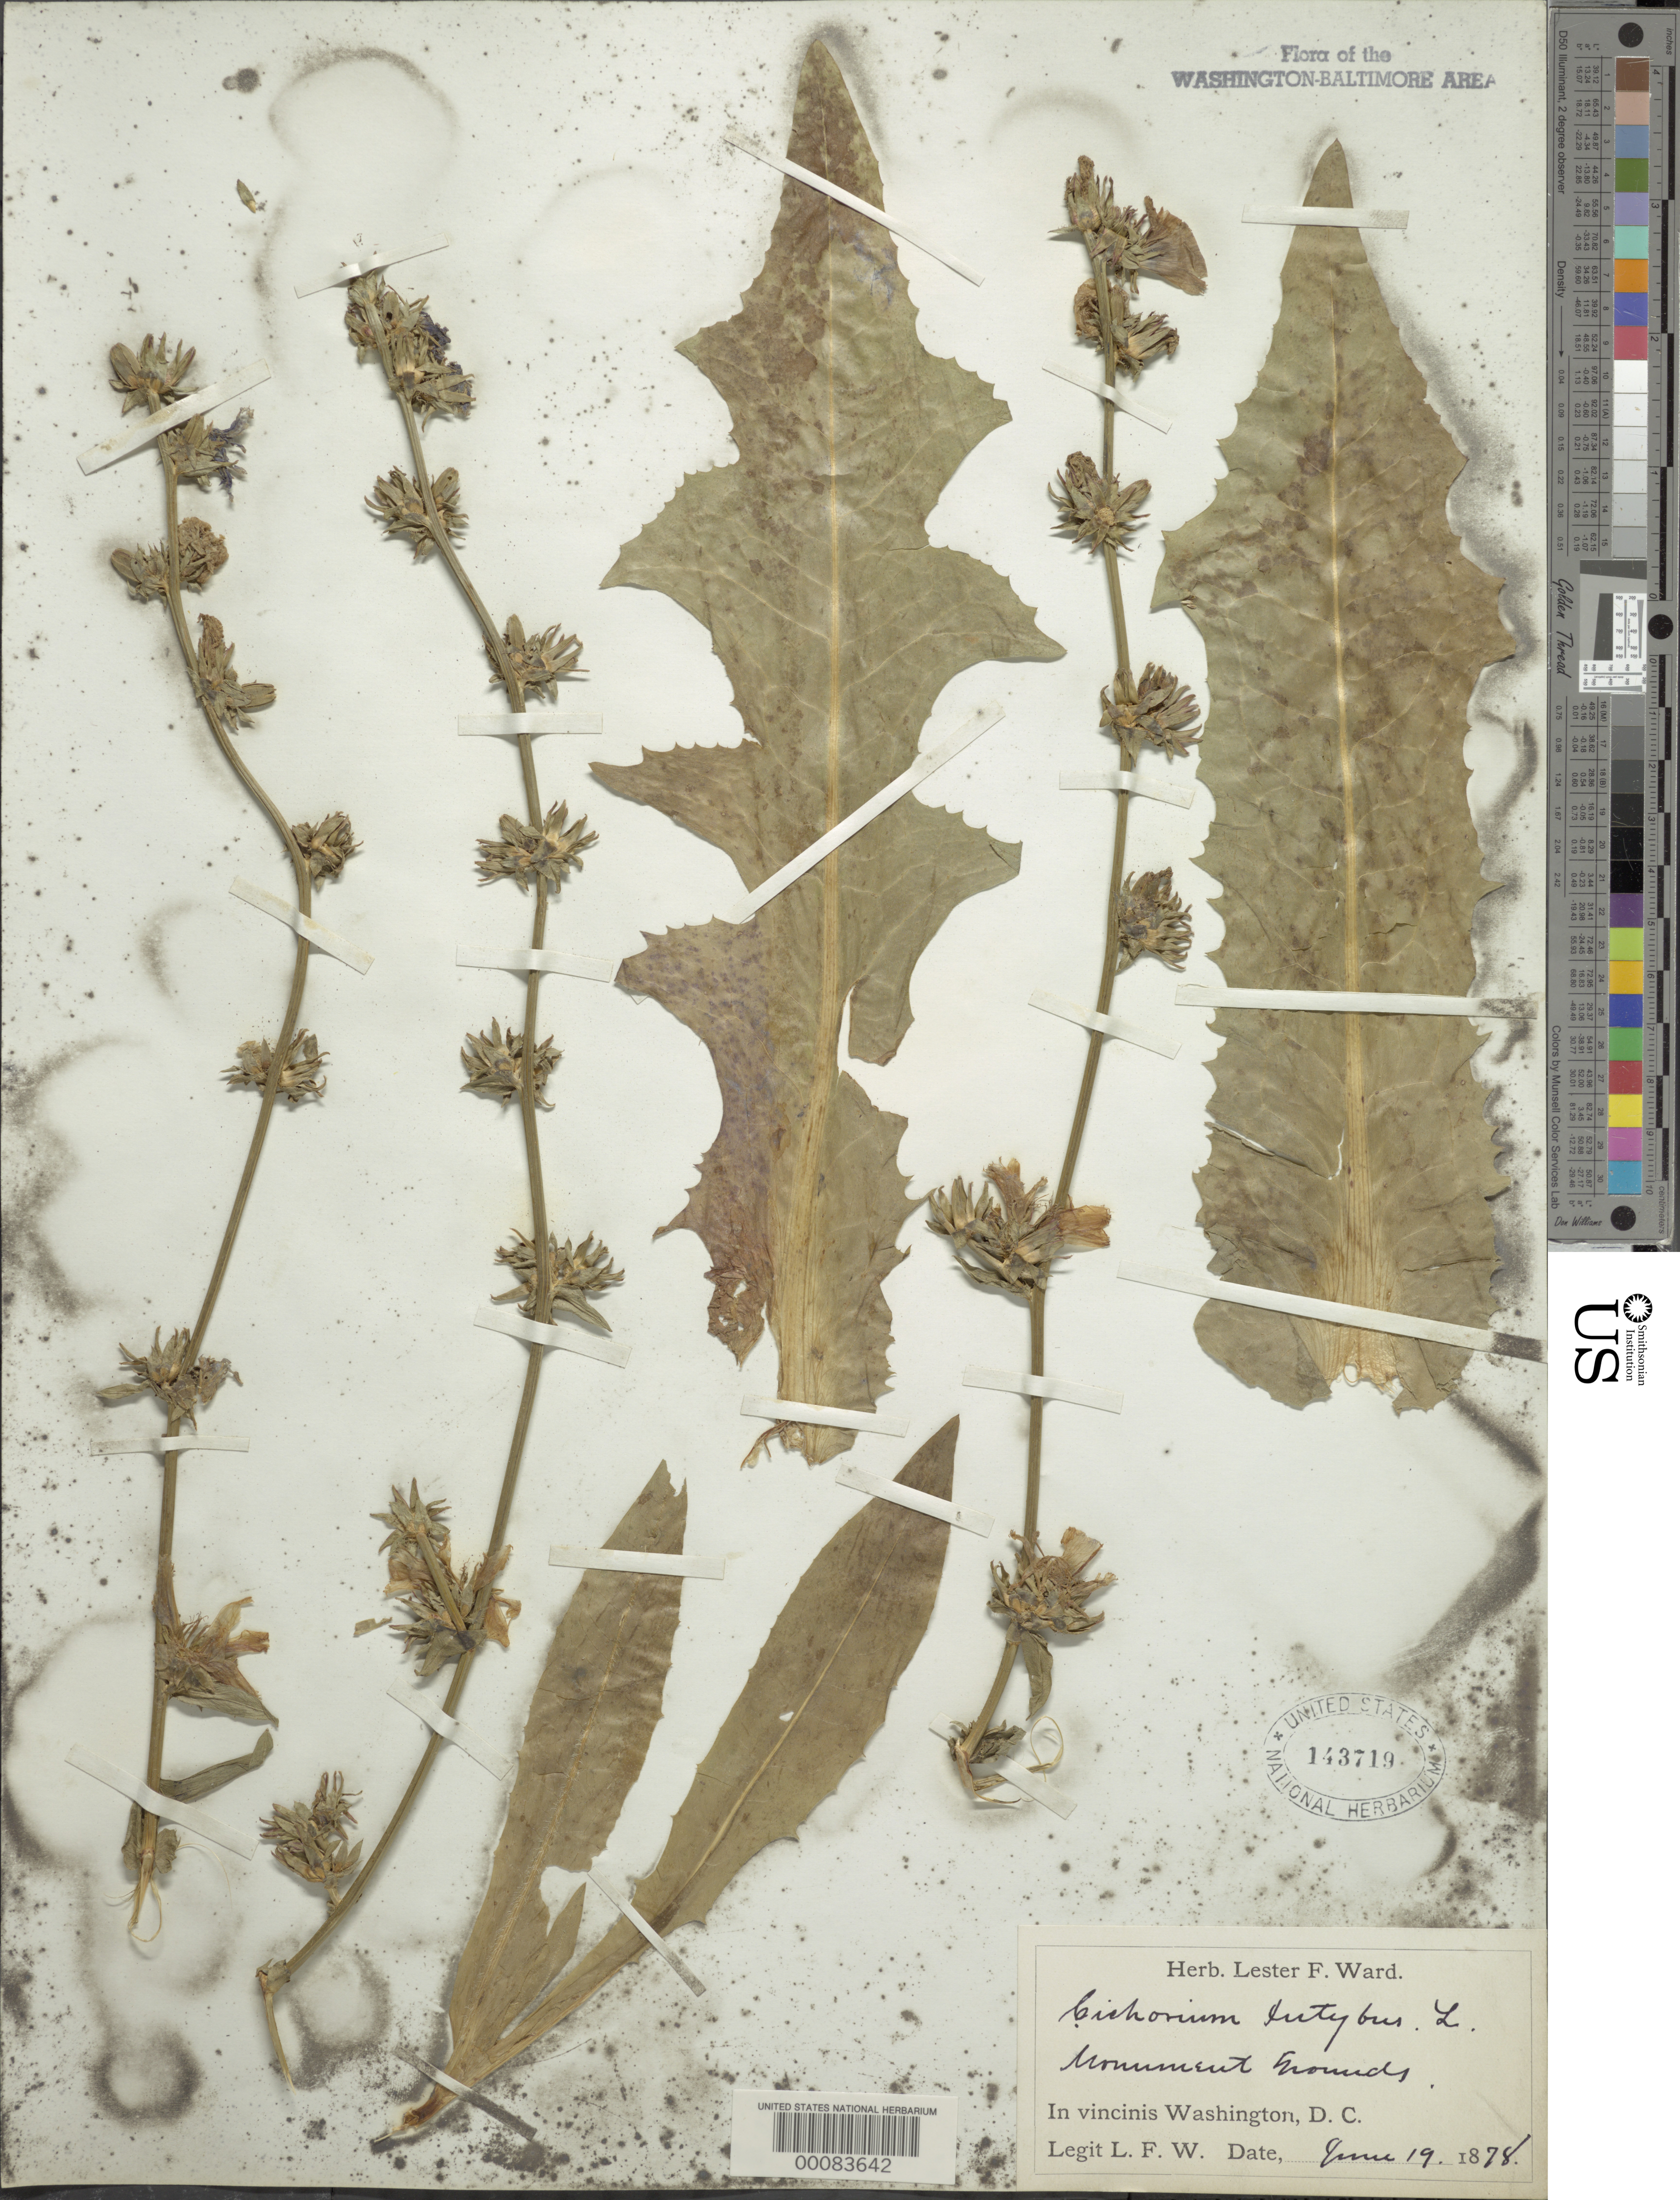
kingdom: Plantae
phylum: Tracheophyta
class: Magnoliopsida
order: Asterales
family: Asteraceae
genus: Cichorium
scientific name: Cichorium intybus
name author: L.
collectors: L. F. Ward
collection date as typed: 19 Jun 1878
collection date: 1878-06-19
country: United States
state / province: District of Columbia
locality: Monument grounds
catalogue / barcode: US 143719